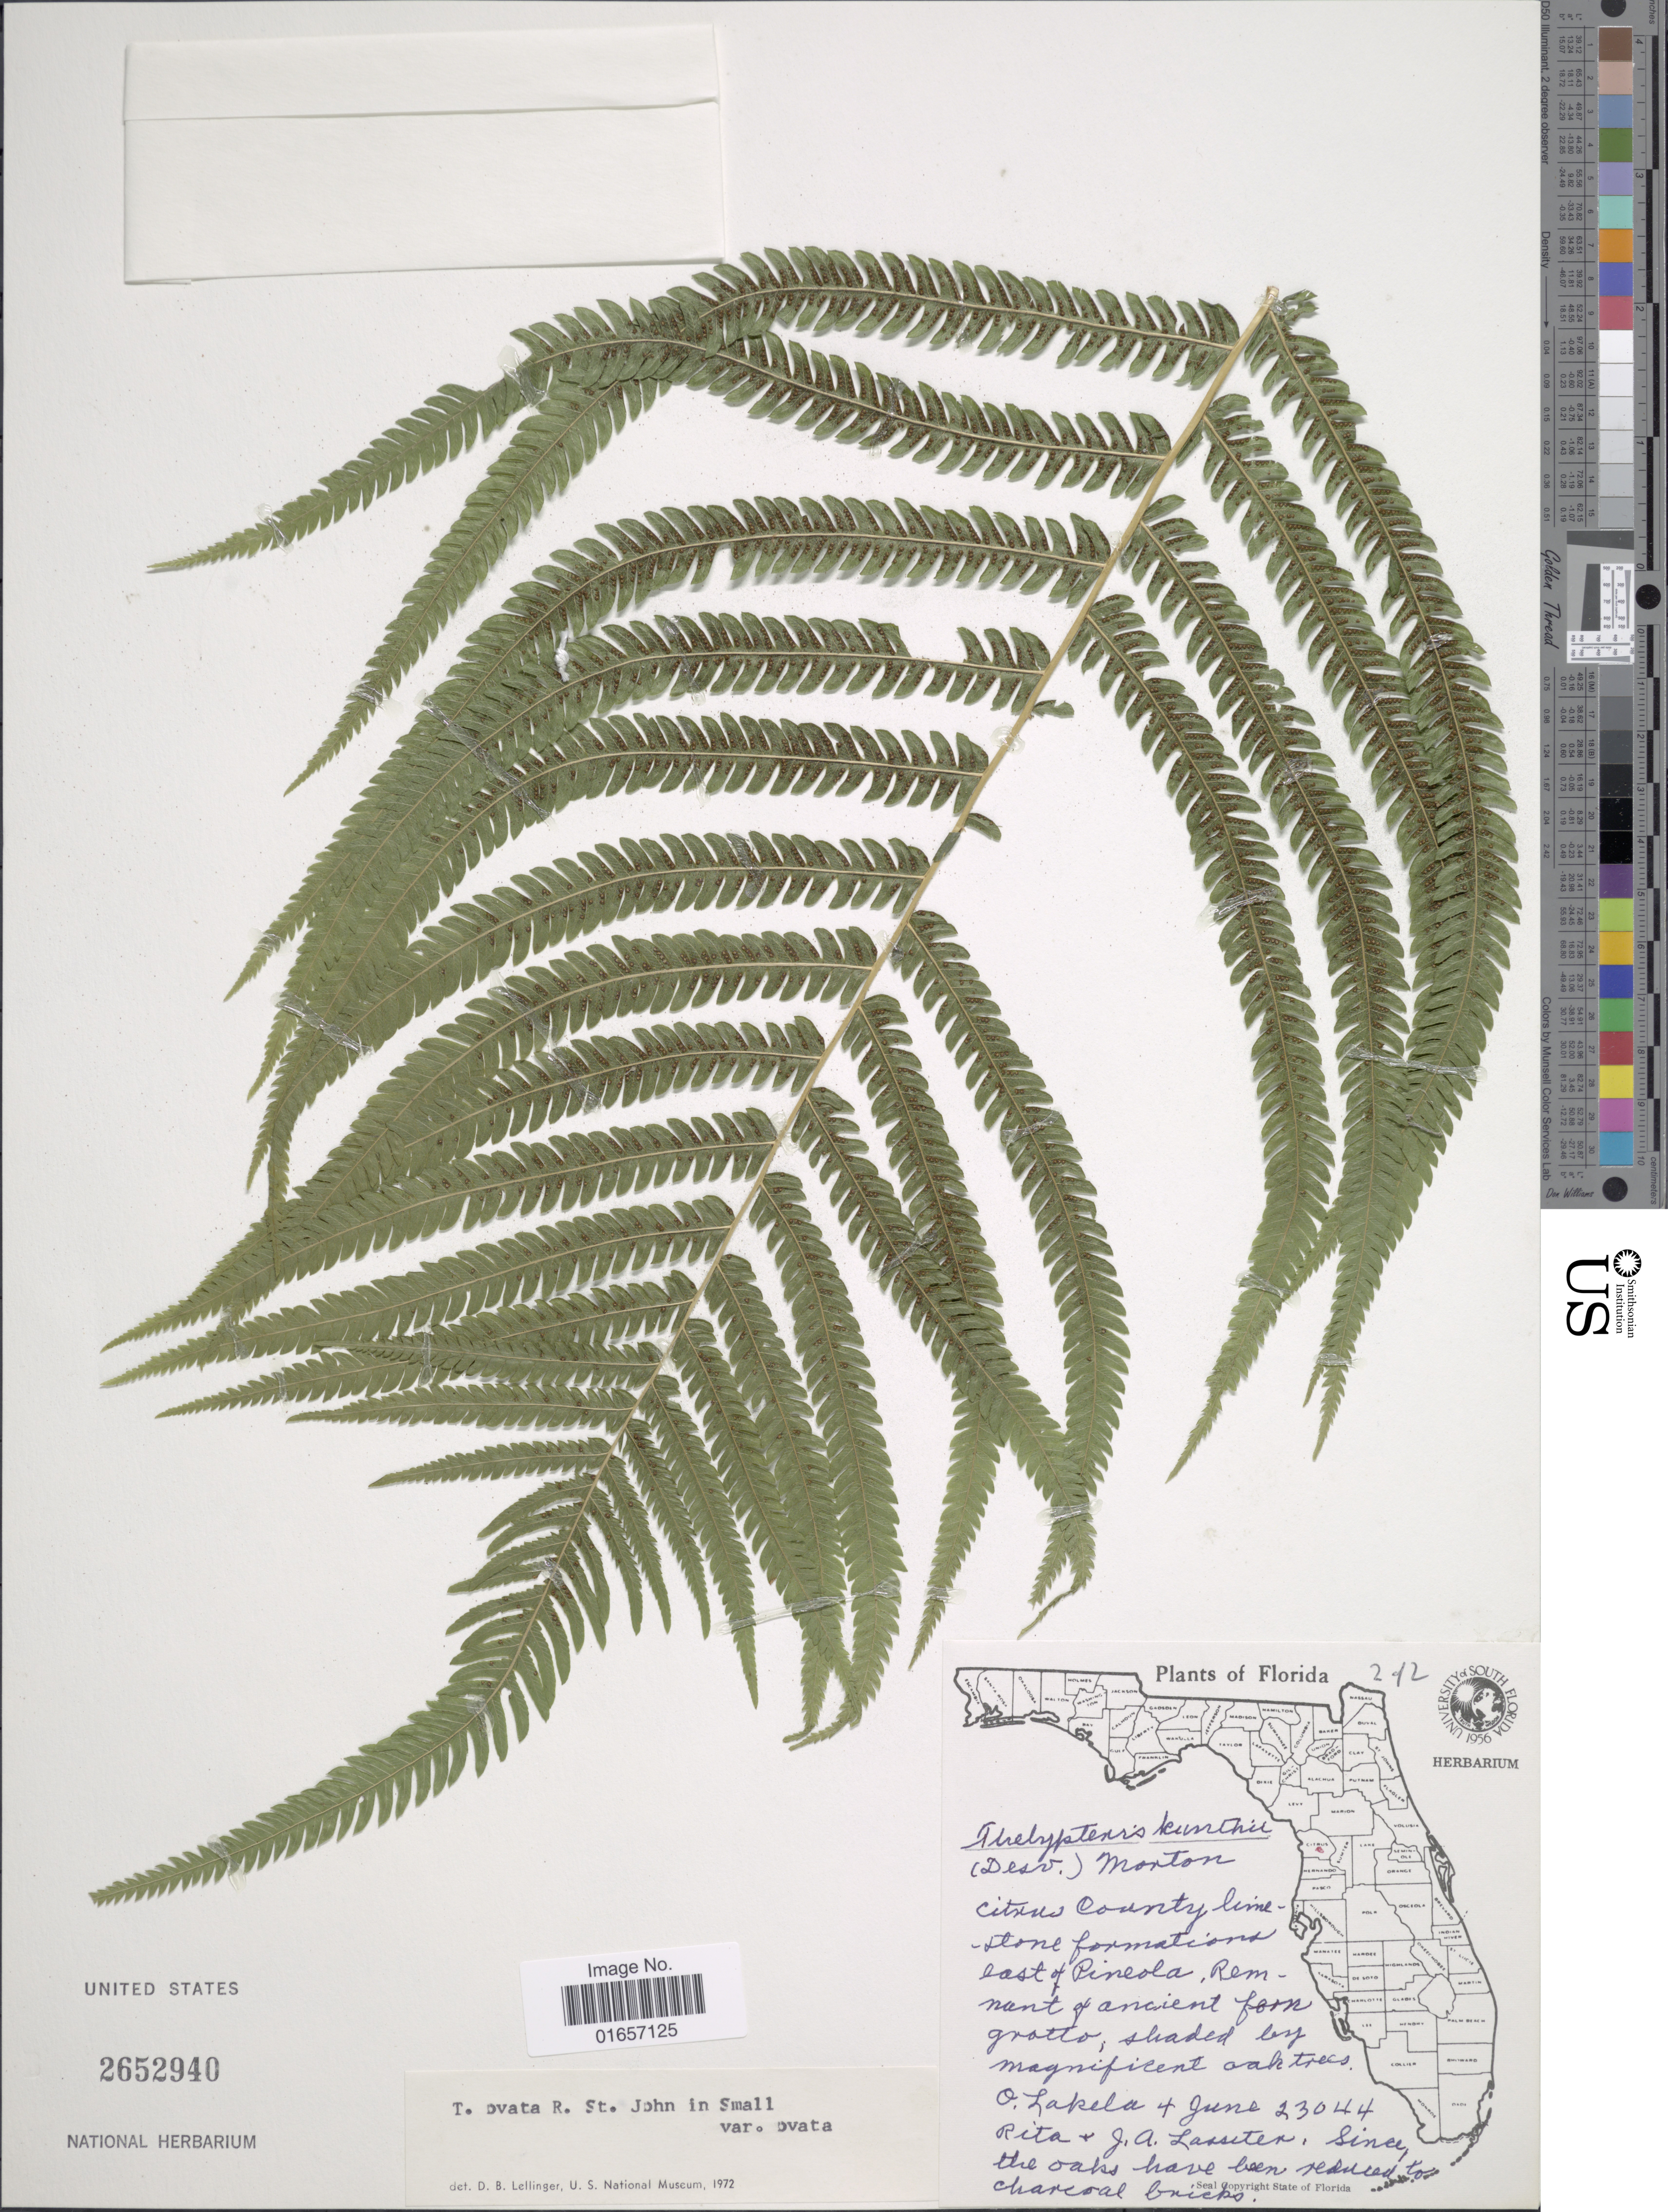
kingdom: Plantae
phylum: Tracheophyta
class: Polypodiopsida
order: Polypodiales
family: Thelypteridaceae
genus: Christella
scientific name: Christella ovata var. ovata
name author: (R.P. St. John) Á. Löve & D. Löve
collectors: O. Lakela, R. Lassiter & J. Lassiter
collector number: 23044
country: United States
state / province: Florida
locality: Citrus County, east of Pineola, Remnant of ancient fern grotto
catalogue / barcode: US 2652940